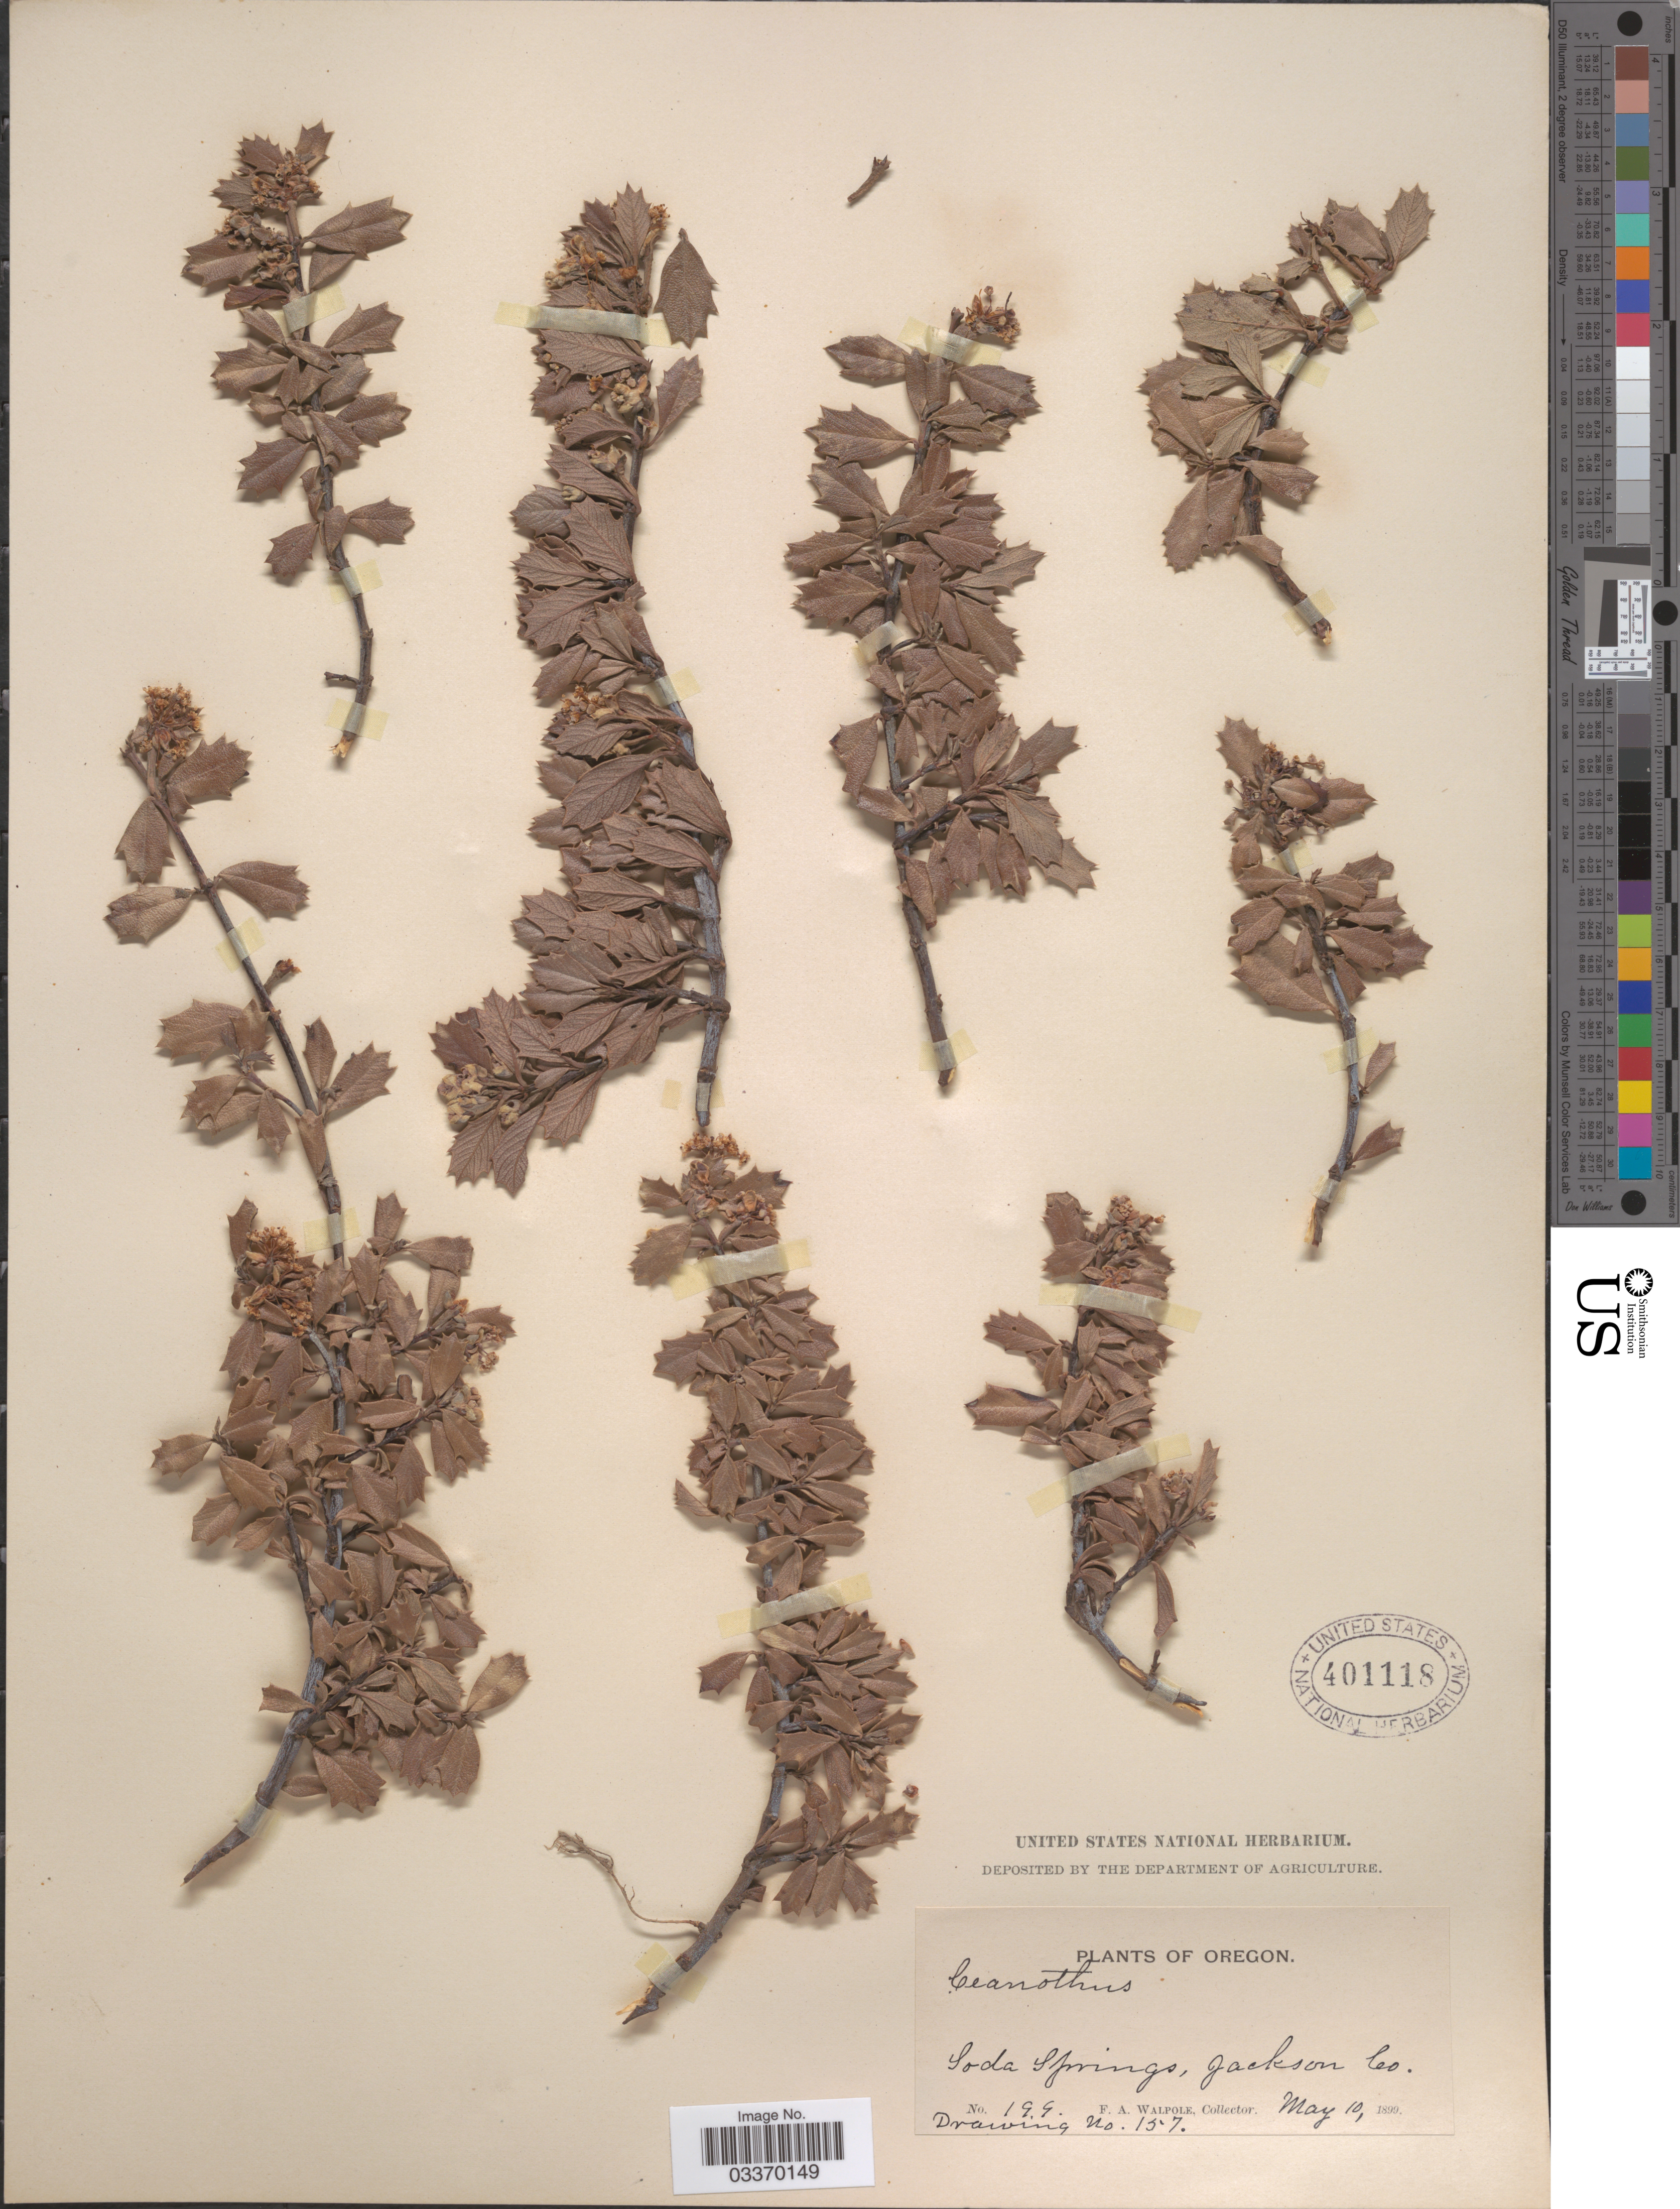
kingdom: Plantae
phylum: Tracheophyta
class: Magnoliopsida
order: Rosales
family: Rhamnaceae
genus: Ceanothus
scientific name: Ceanothus prostratus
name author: Benth.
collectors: F. Walpole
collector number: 199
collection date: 1899-05-10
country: United States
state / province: Oregon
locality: Soda Springs, Jackosn Co.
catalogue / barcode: US 401118